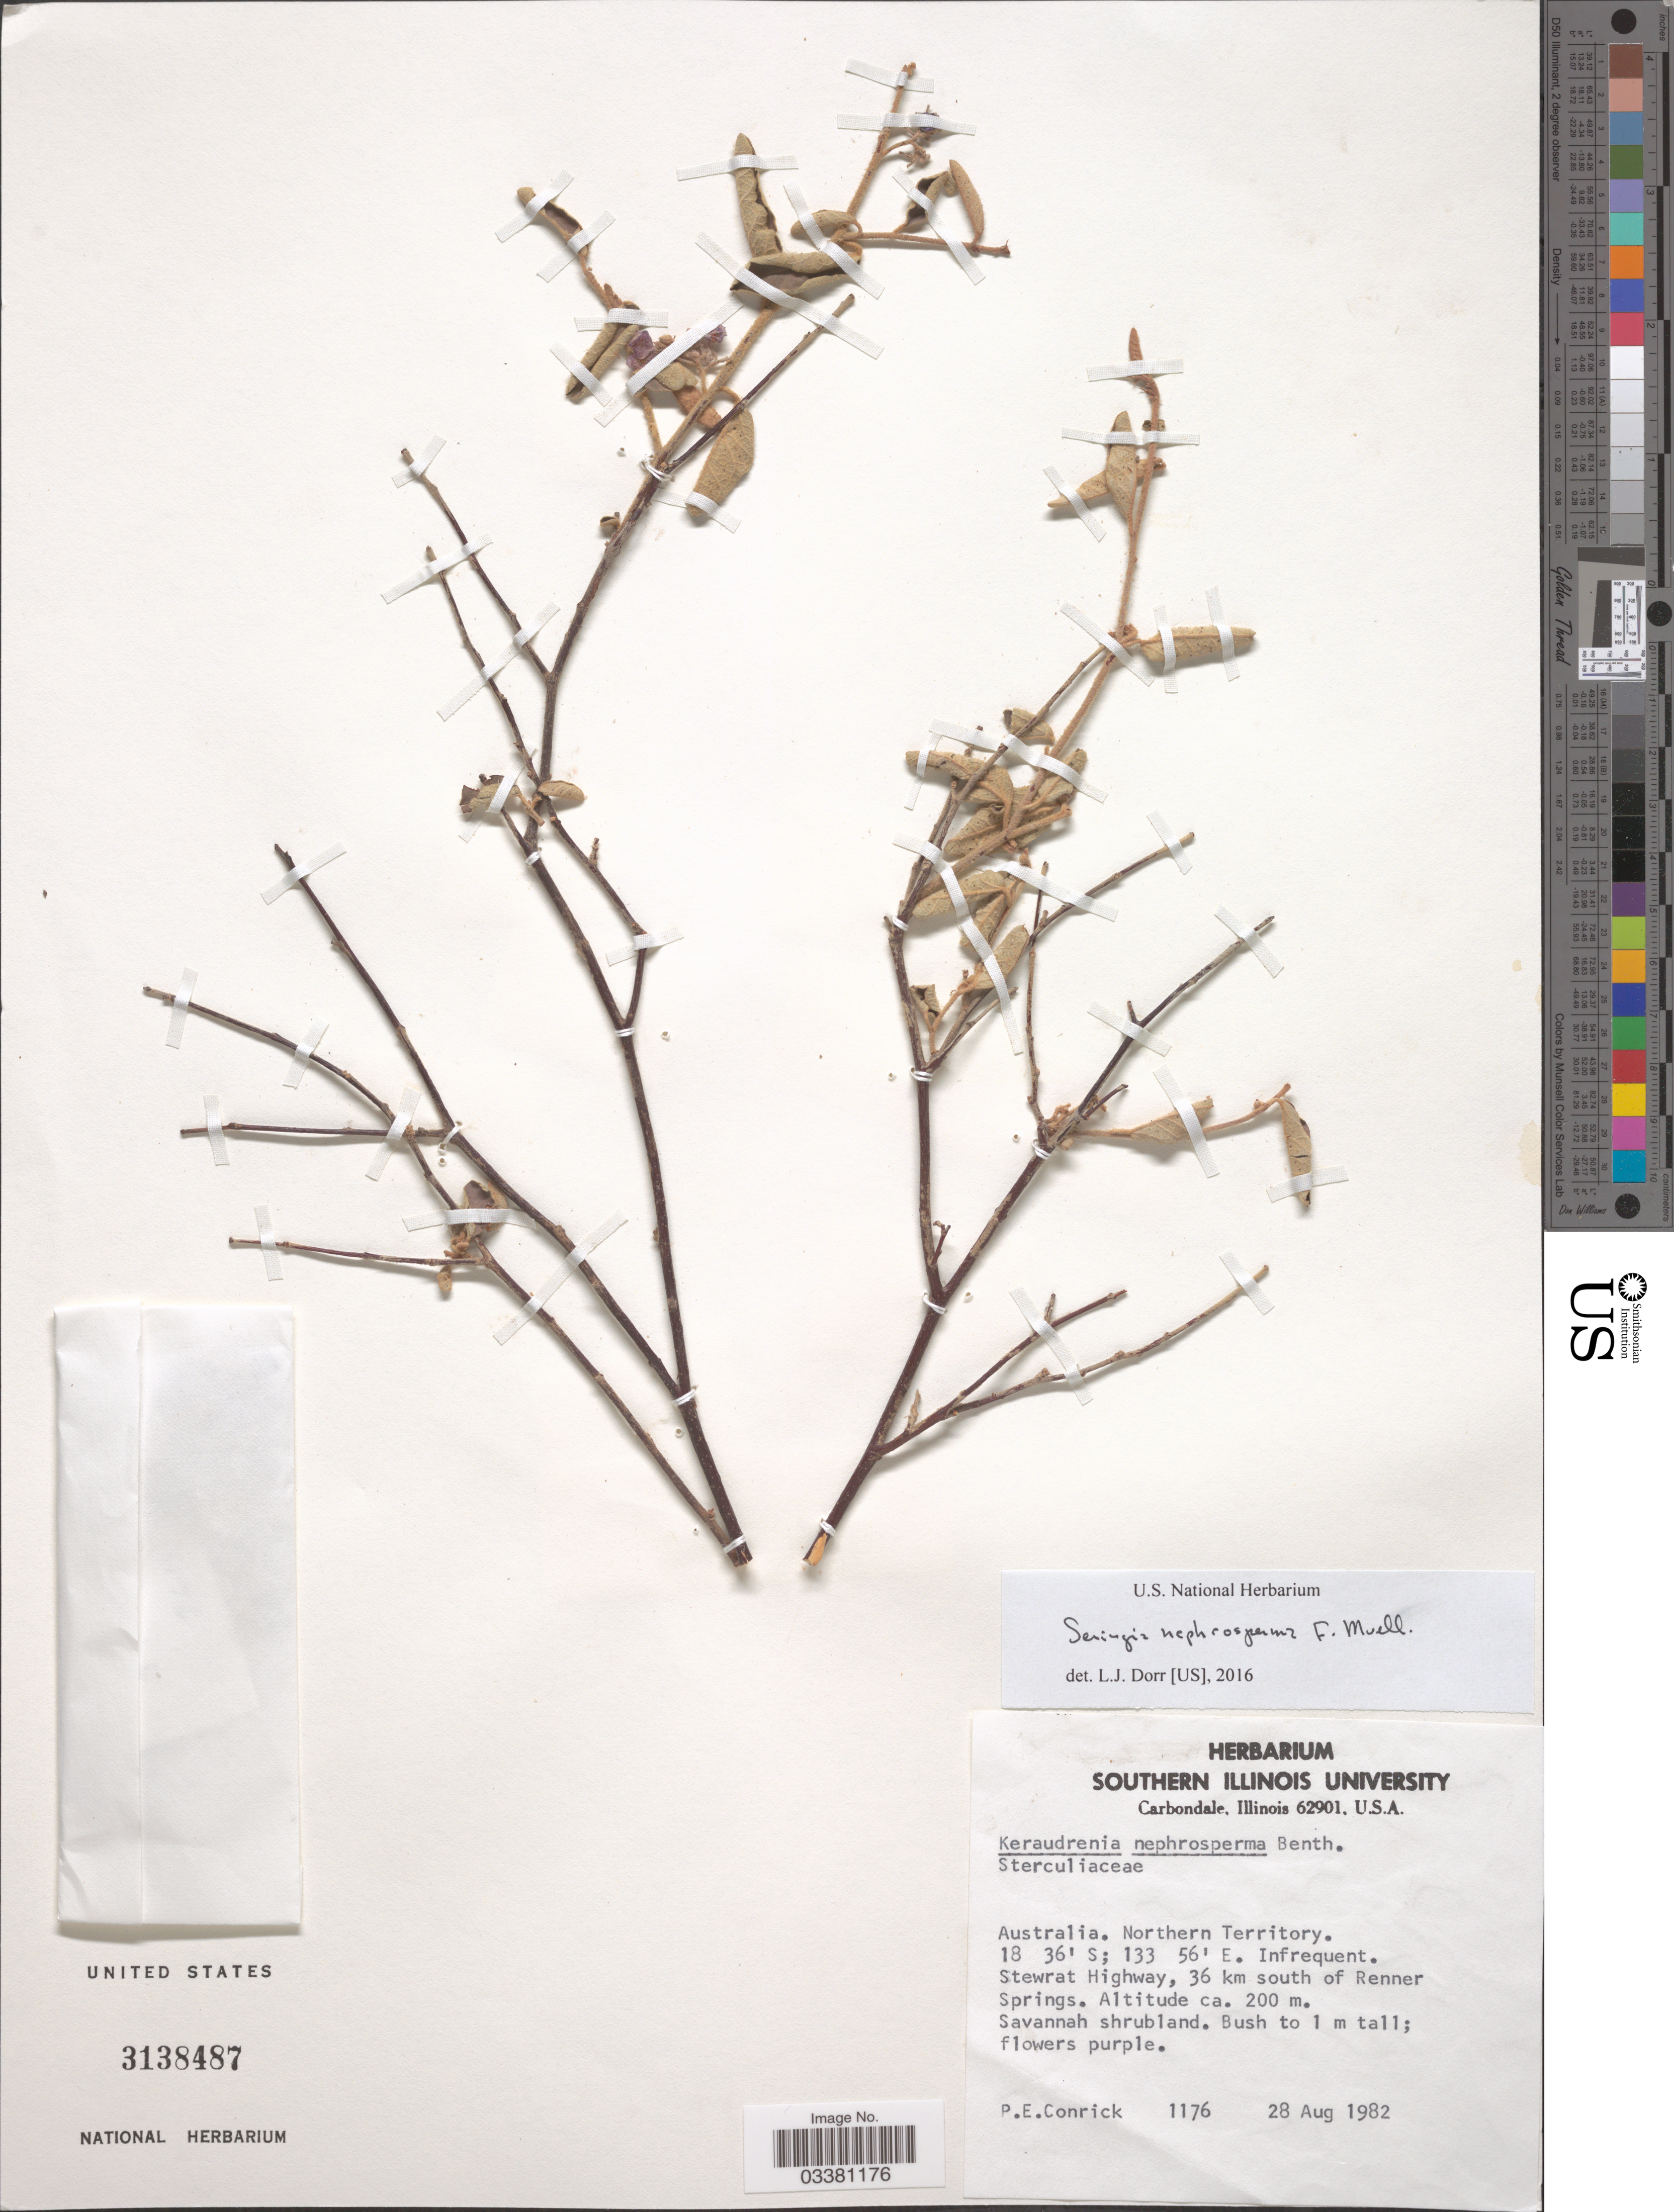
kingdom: Plantae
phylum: Tracheophyta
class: Magnoliopsida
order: Malvales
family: Malvaceae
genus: Seringia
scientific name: Seringia nephrosperma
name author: F. Muell.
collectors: P. Conrick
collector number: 1176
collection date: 1982-08-28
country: Australia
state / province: Northern Territory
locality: Stewrat Highway, 36 km south of Renner Springs.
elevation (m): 200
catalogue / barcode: US 3138487